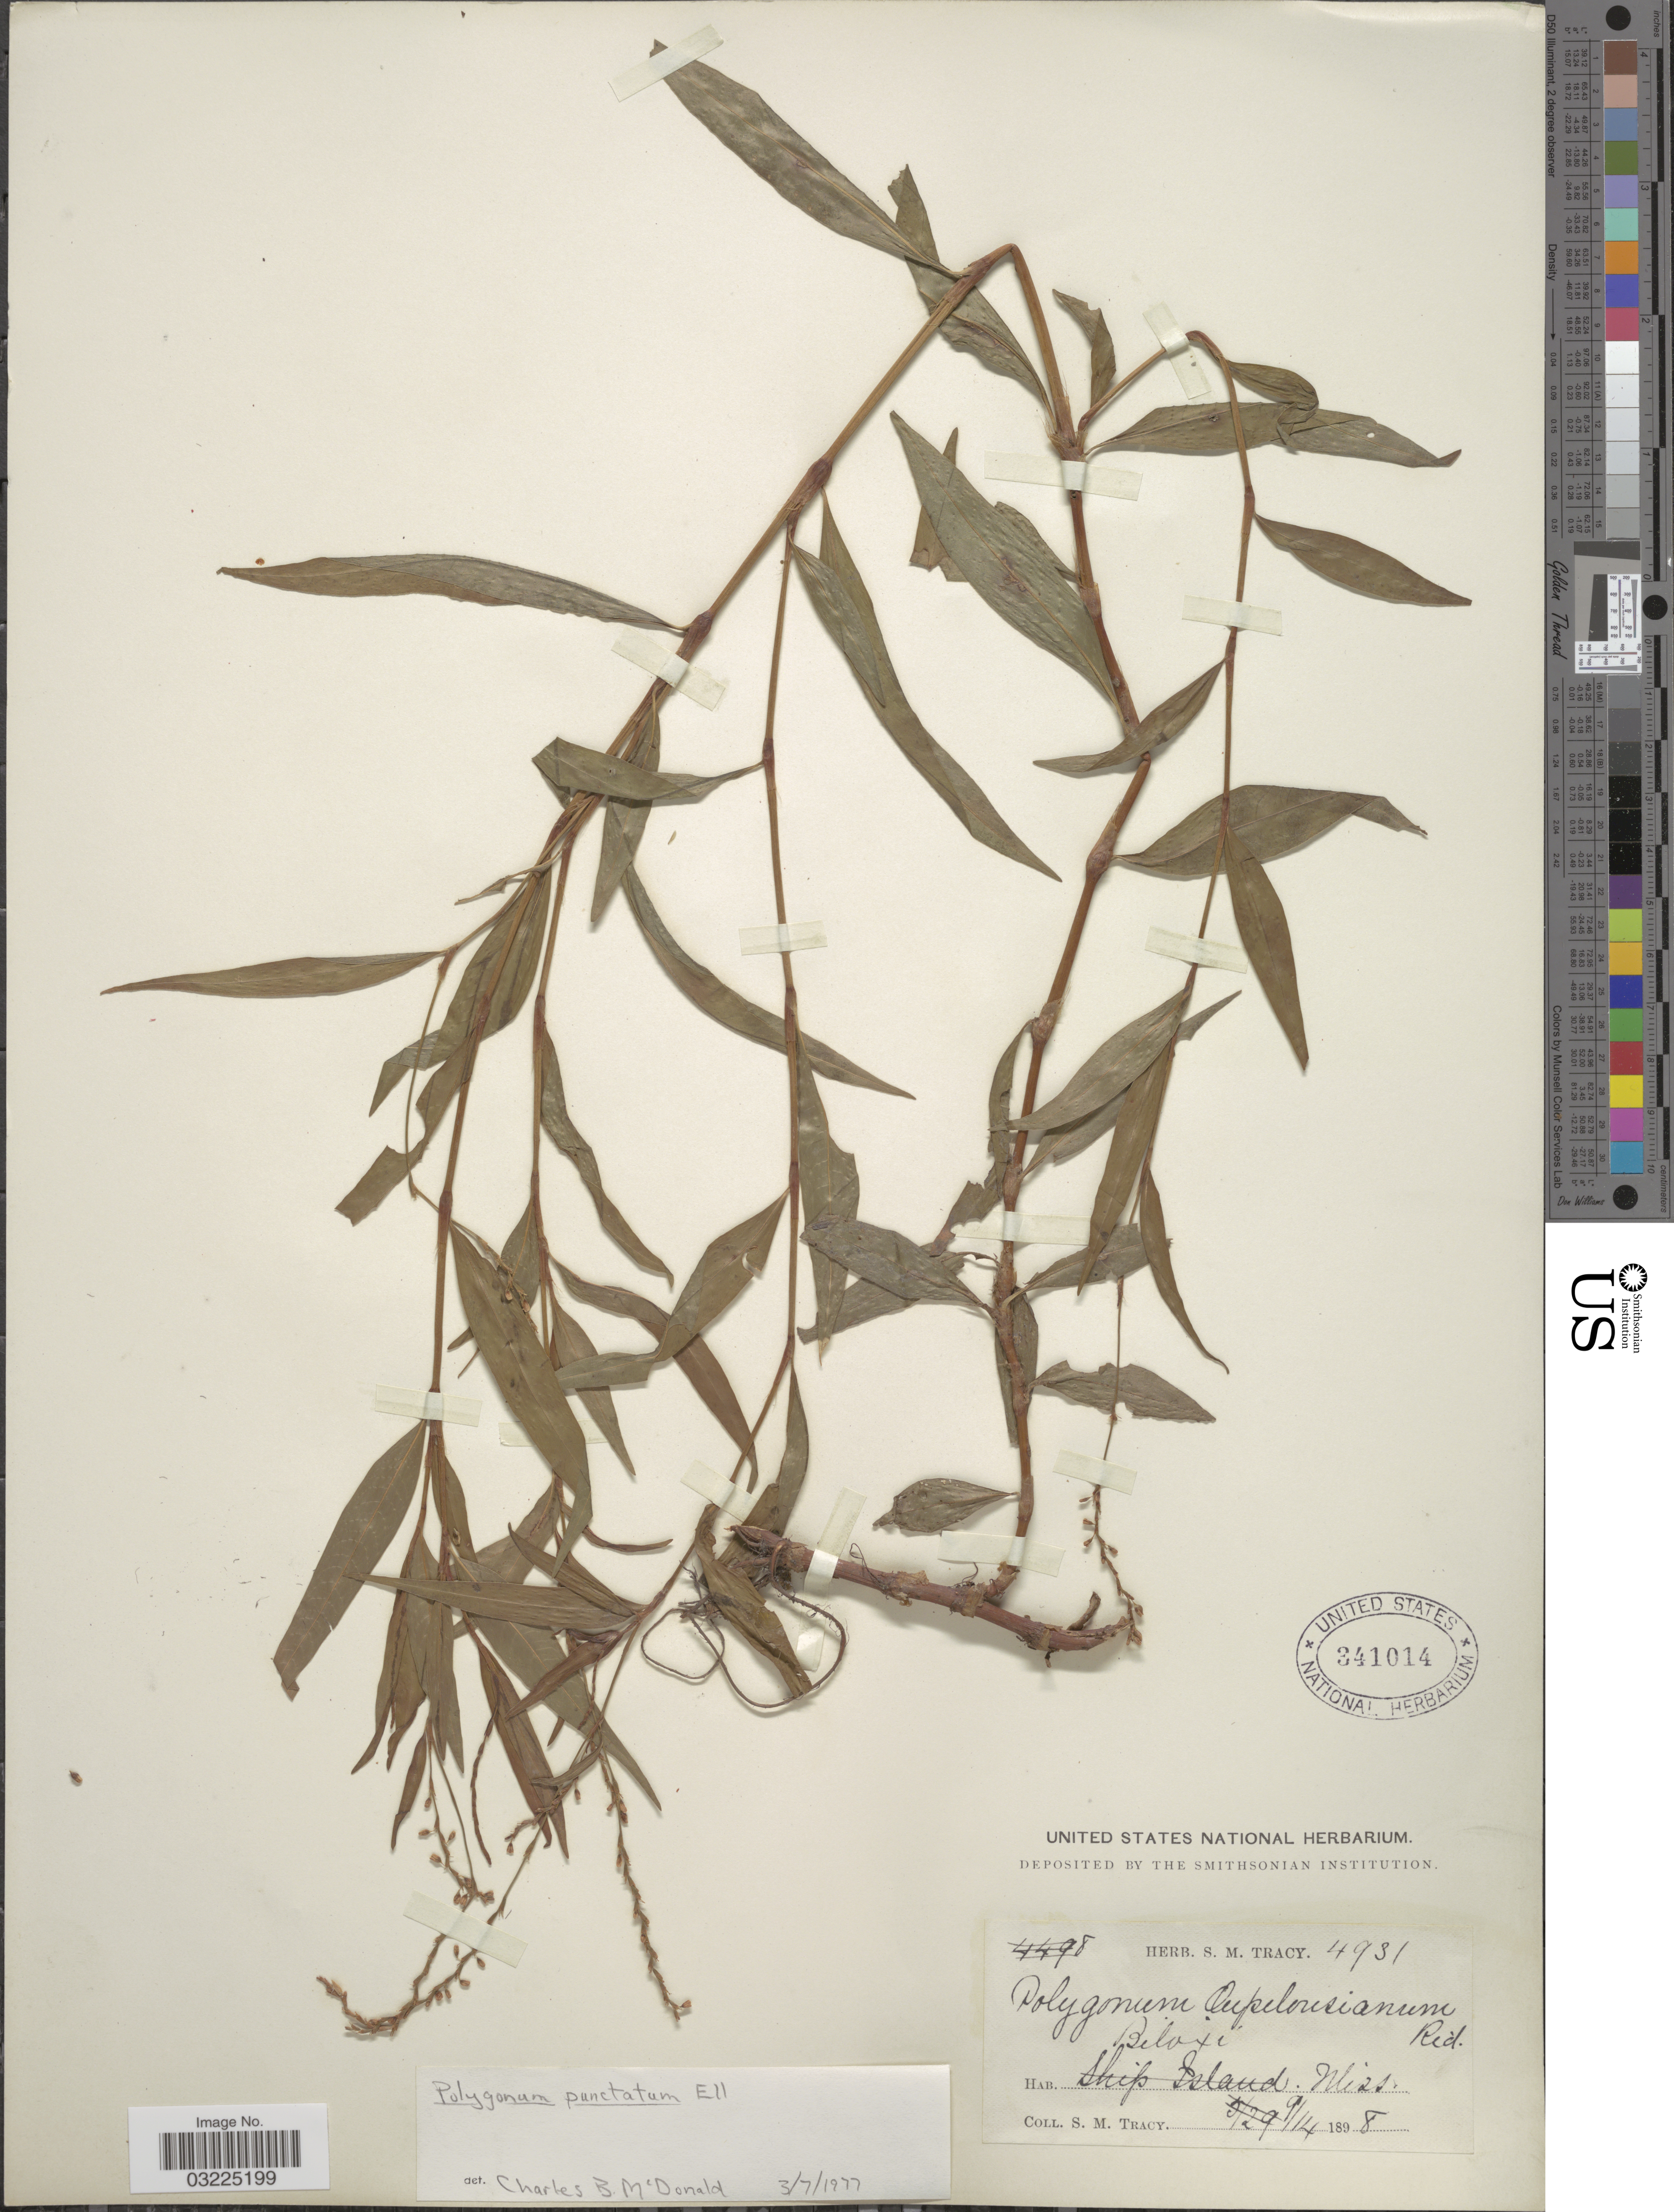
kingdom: Plantae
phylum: Tracheophyta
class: Magnoliopsida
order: Caryophyllales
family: Polygonaceae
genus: Persicaria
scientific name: Persicaria punctata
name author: (Elliott) Small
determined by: Atha, D. E.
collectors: S. M. Tracy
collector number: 4931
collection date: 1898-09-14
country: United States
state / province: Mississippi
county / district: Harrison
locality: Biloxi.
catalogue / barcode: US 341014